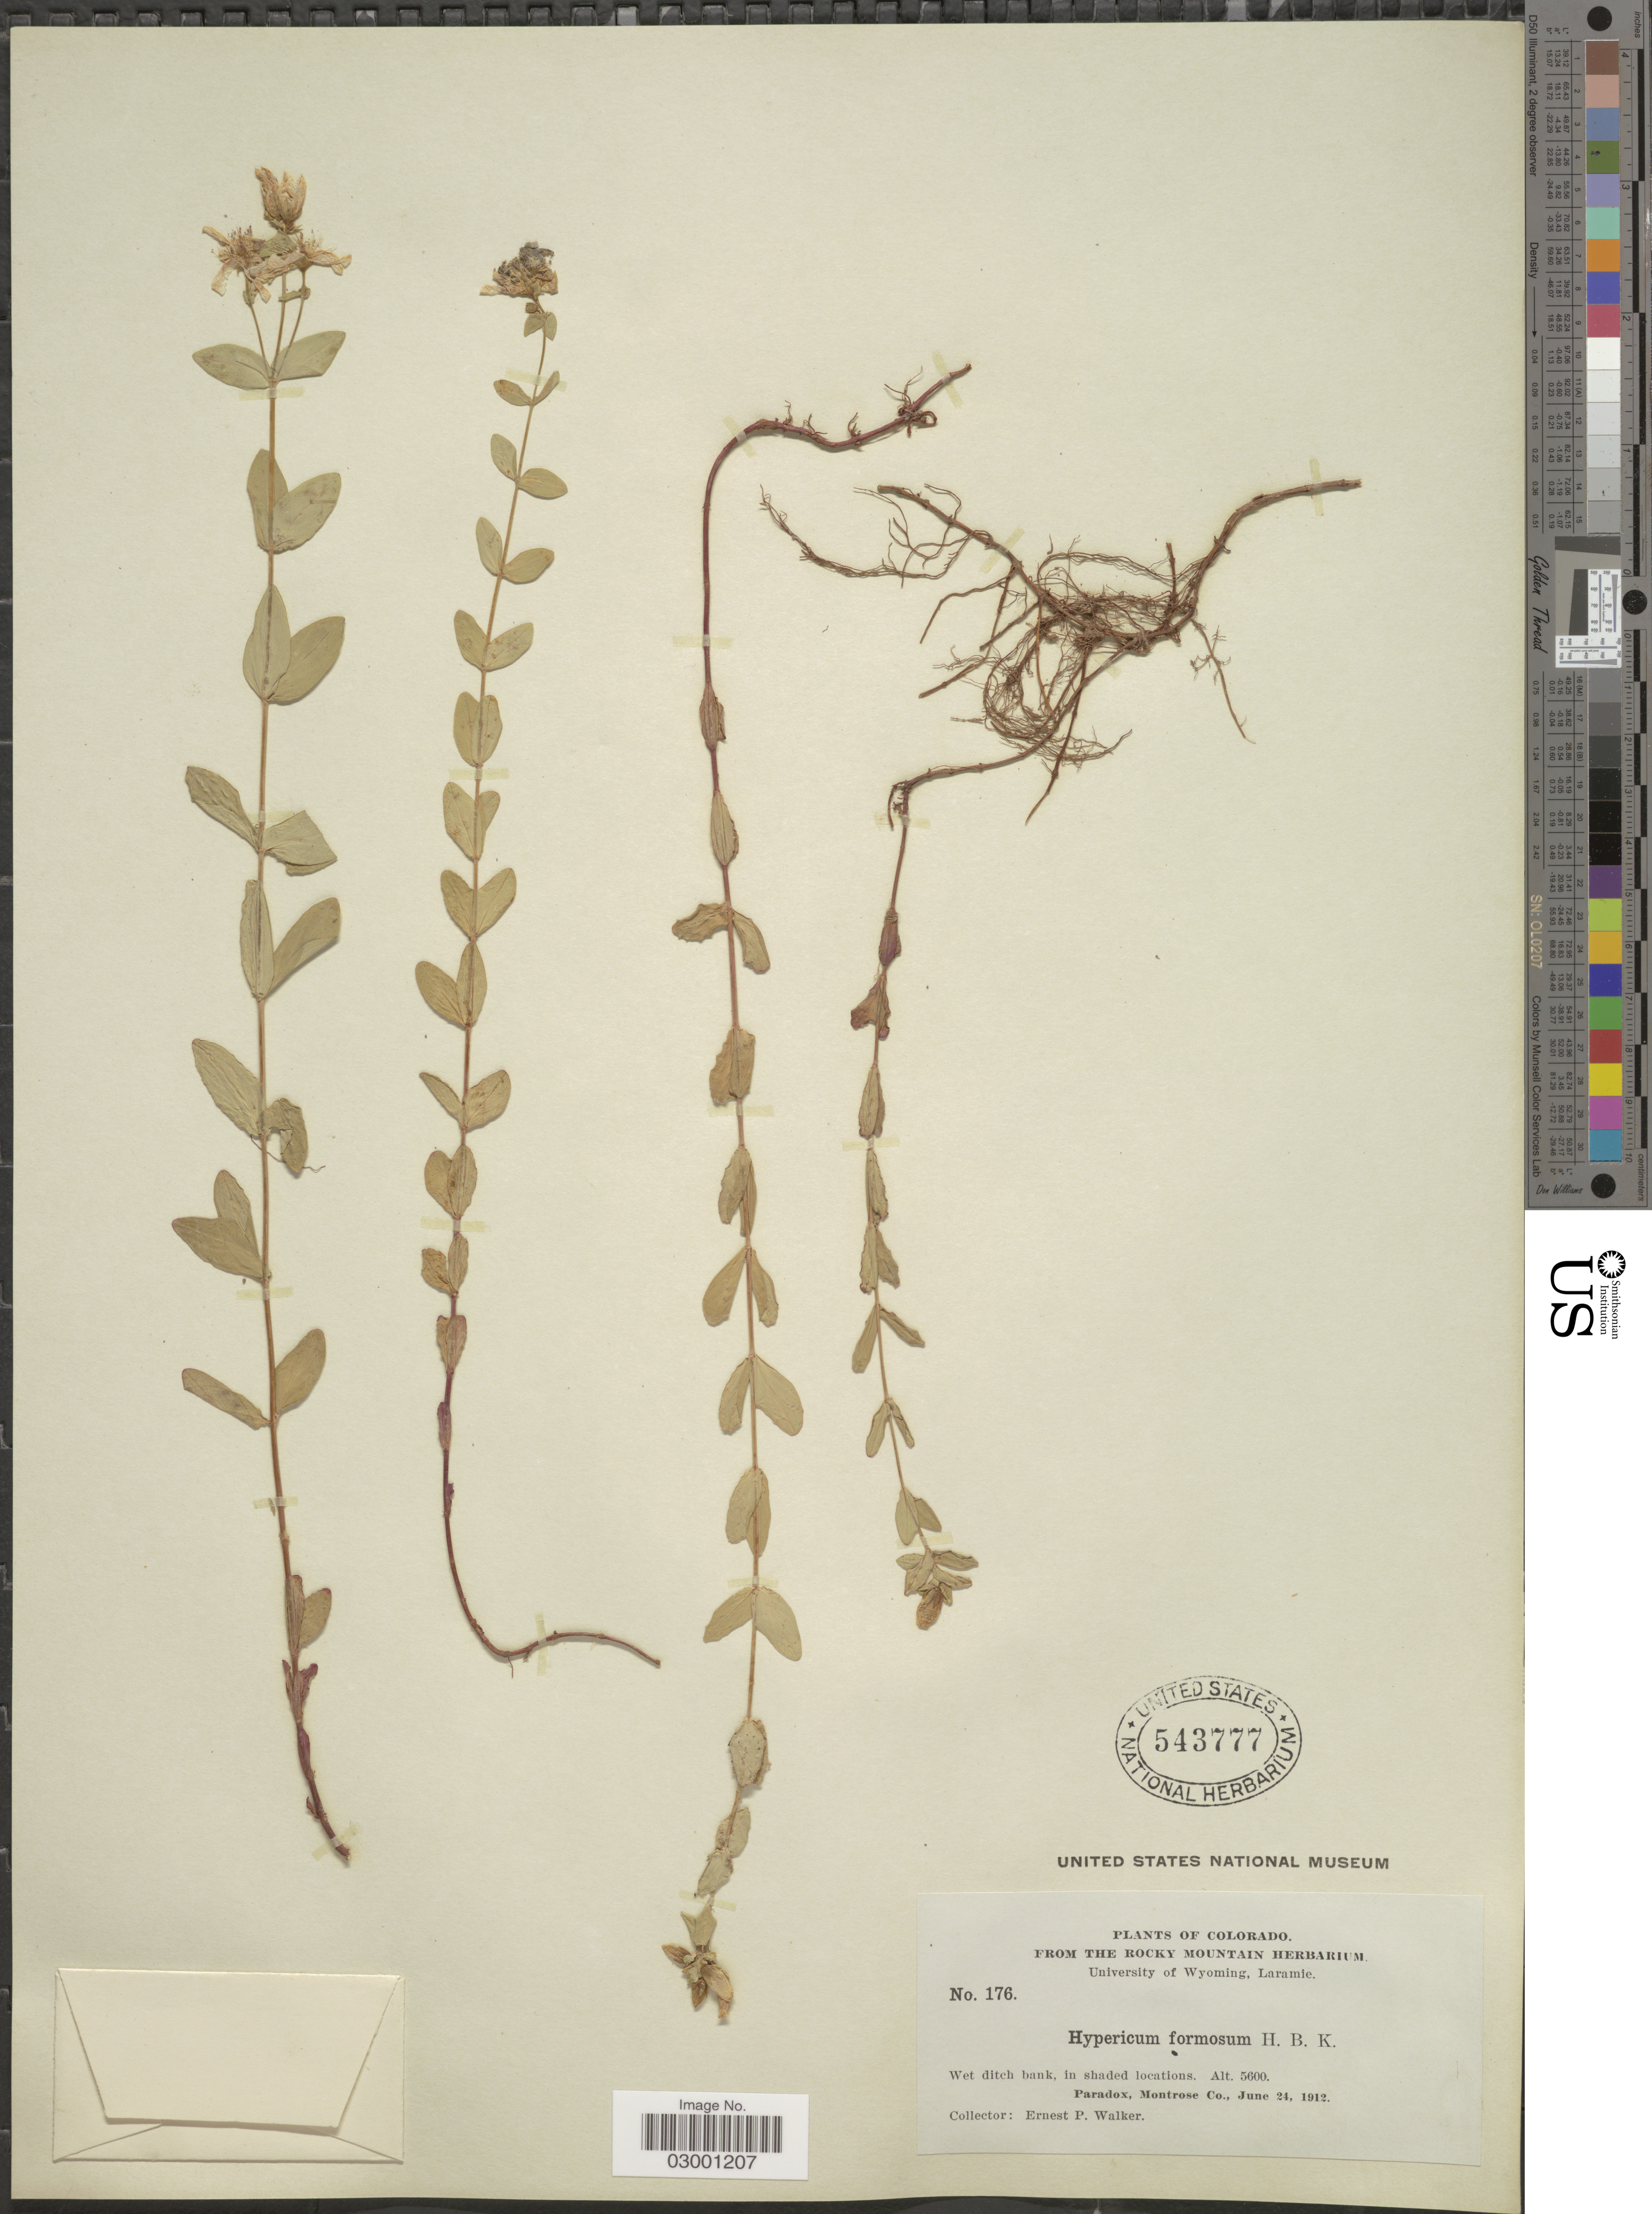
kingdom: Plantae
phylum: Tracheophyta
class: Magnoliopsida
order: Malpighiales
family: Hypericaceae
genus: Hypericum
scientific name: Hypericum formosum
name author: Kunth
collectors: E. P. Walker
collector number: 176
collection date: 1912-06-24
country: United States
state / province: Colorado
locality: Paradox, Montrose Co.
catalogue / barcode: US 543777